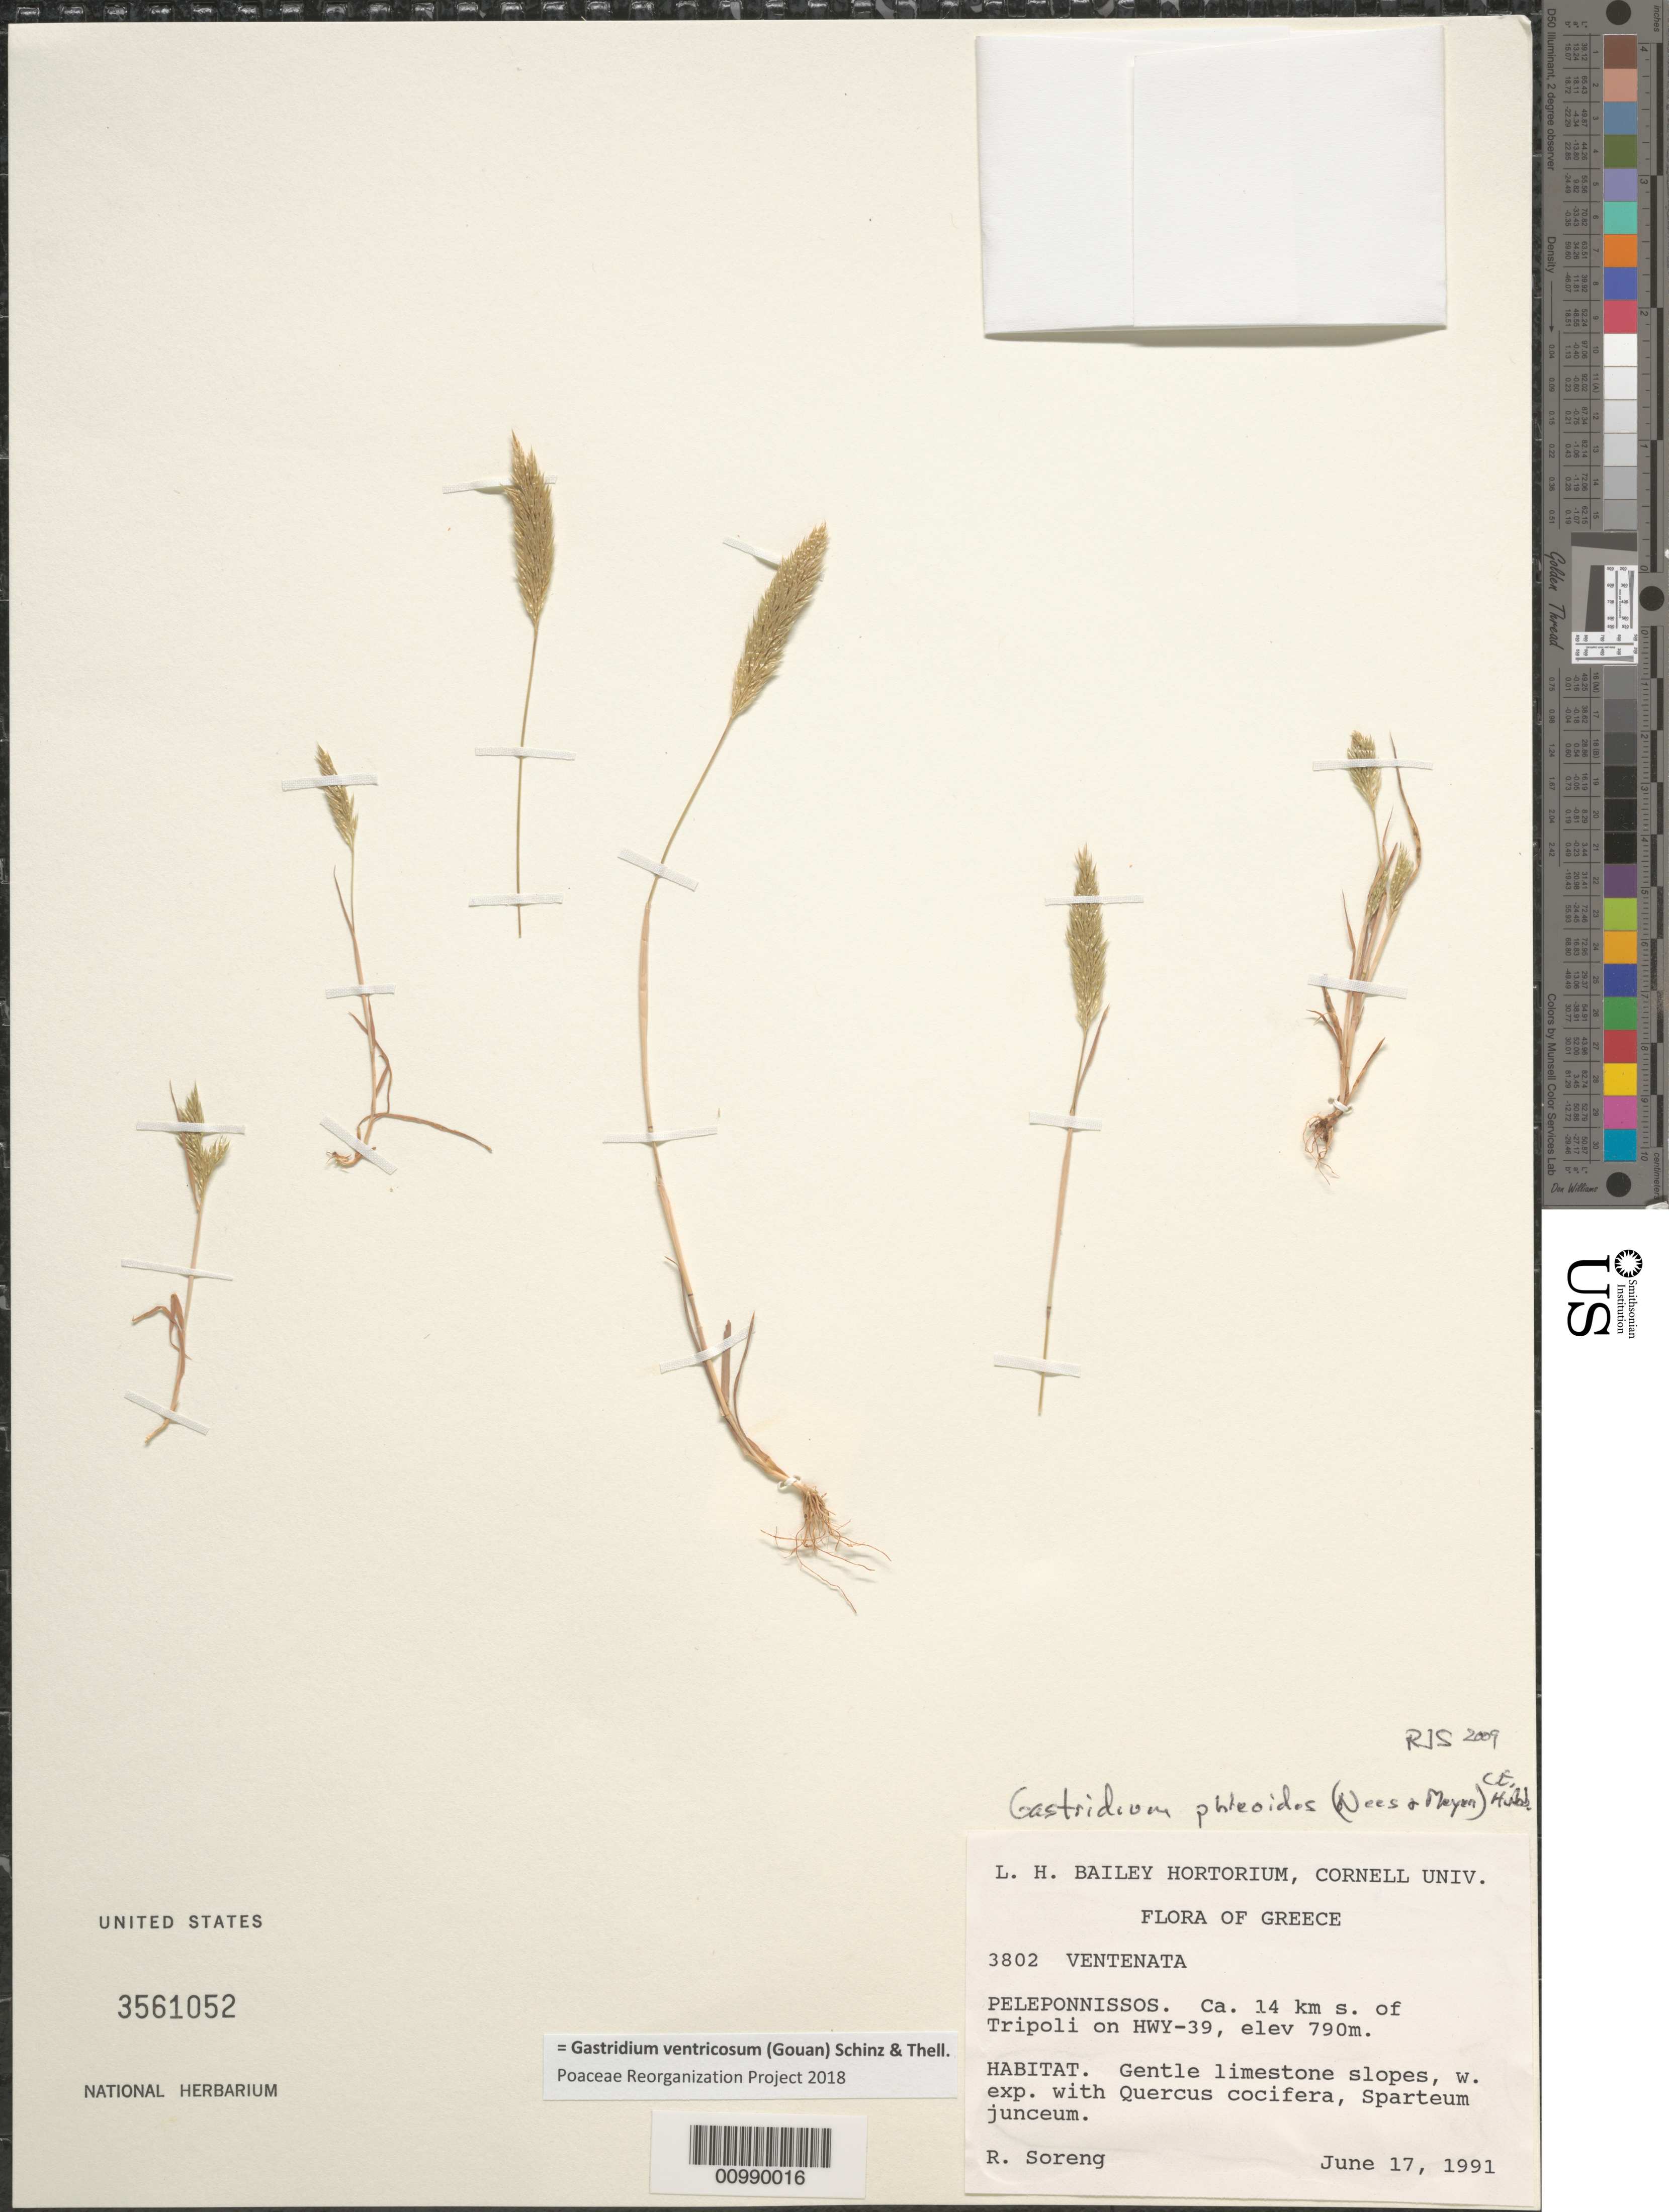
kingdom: Plantae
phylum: Tracheophyta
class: Liliopsida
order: Poales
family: Poaceae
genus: Gastridium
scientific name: Gastridium ventricosum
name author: (Gouan) Schinz & Thell.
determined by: Soreng, Robert J., Research Associate (BOT), Smithsonian Institution - National Museum of Natural History (UNITED STATES)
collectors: R. J. Soreng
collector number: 3802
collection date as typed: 17 Jun 1991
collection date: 1991-06-17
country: Greece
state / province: Peloponnese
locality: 14 km S of Tripoli on HWY-39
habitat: Gentle limestone slopes, w. exp. with Quercus cocifera, Sparteum junceum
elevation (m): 790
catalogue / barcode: US 3561052